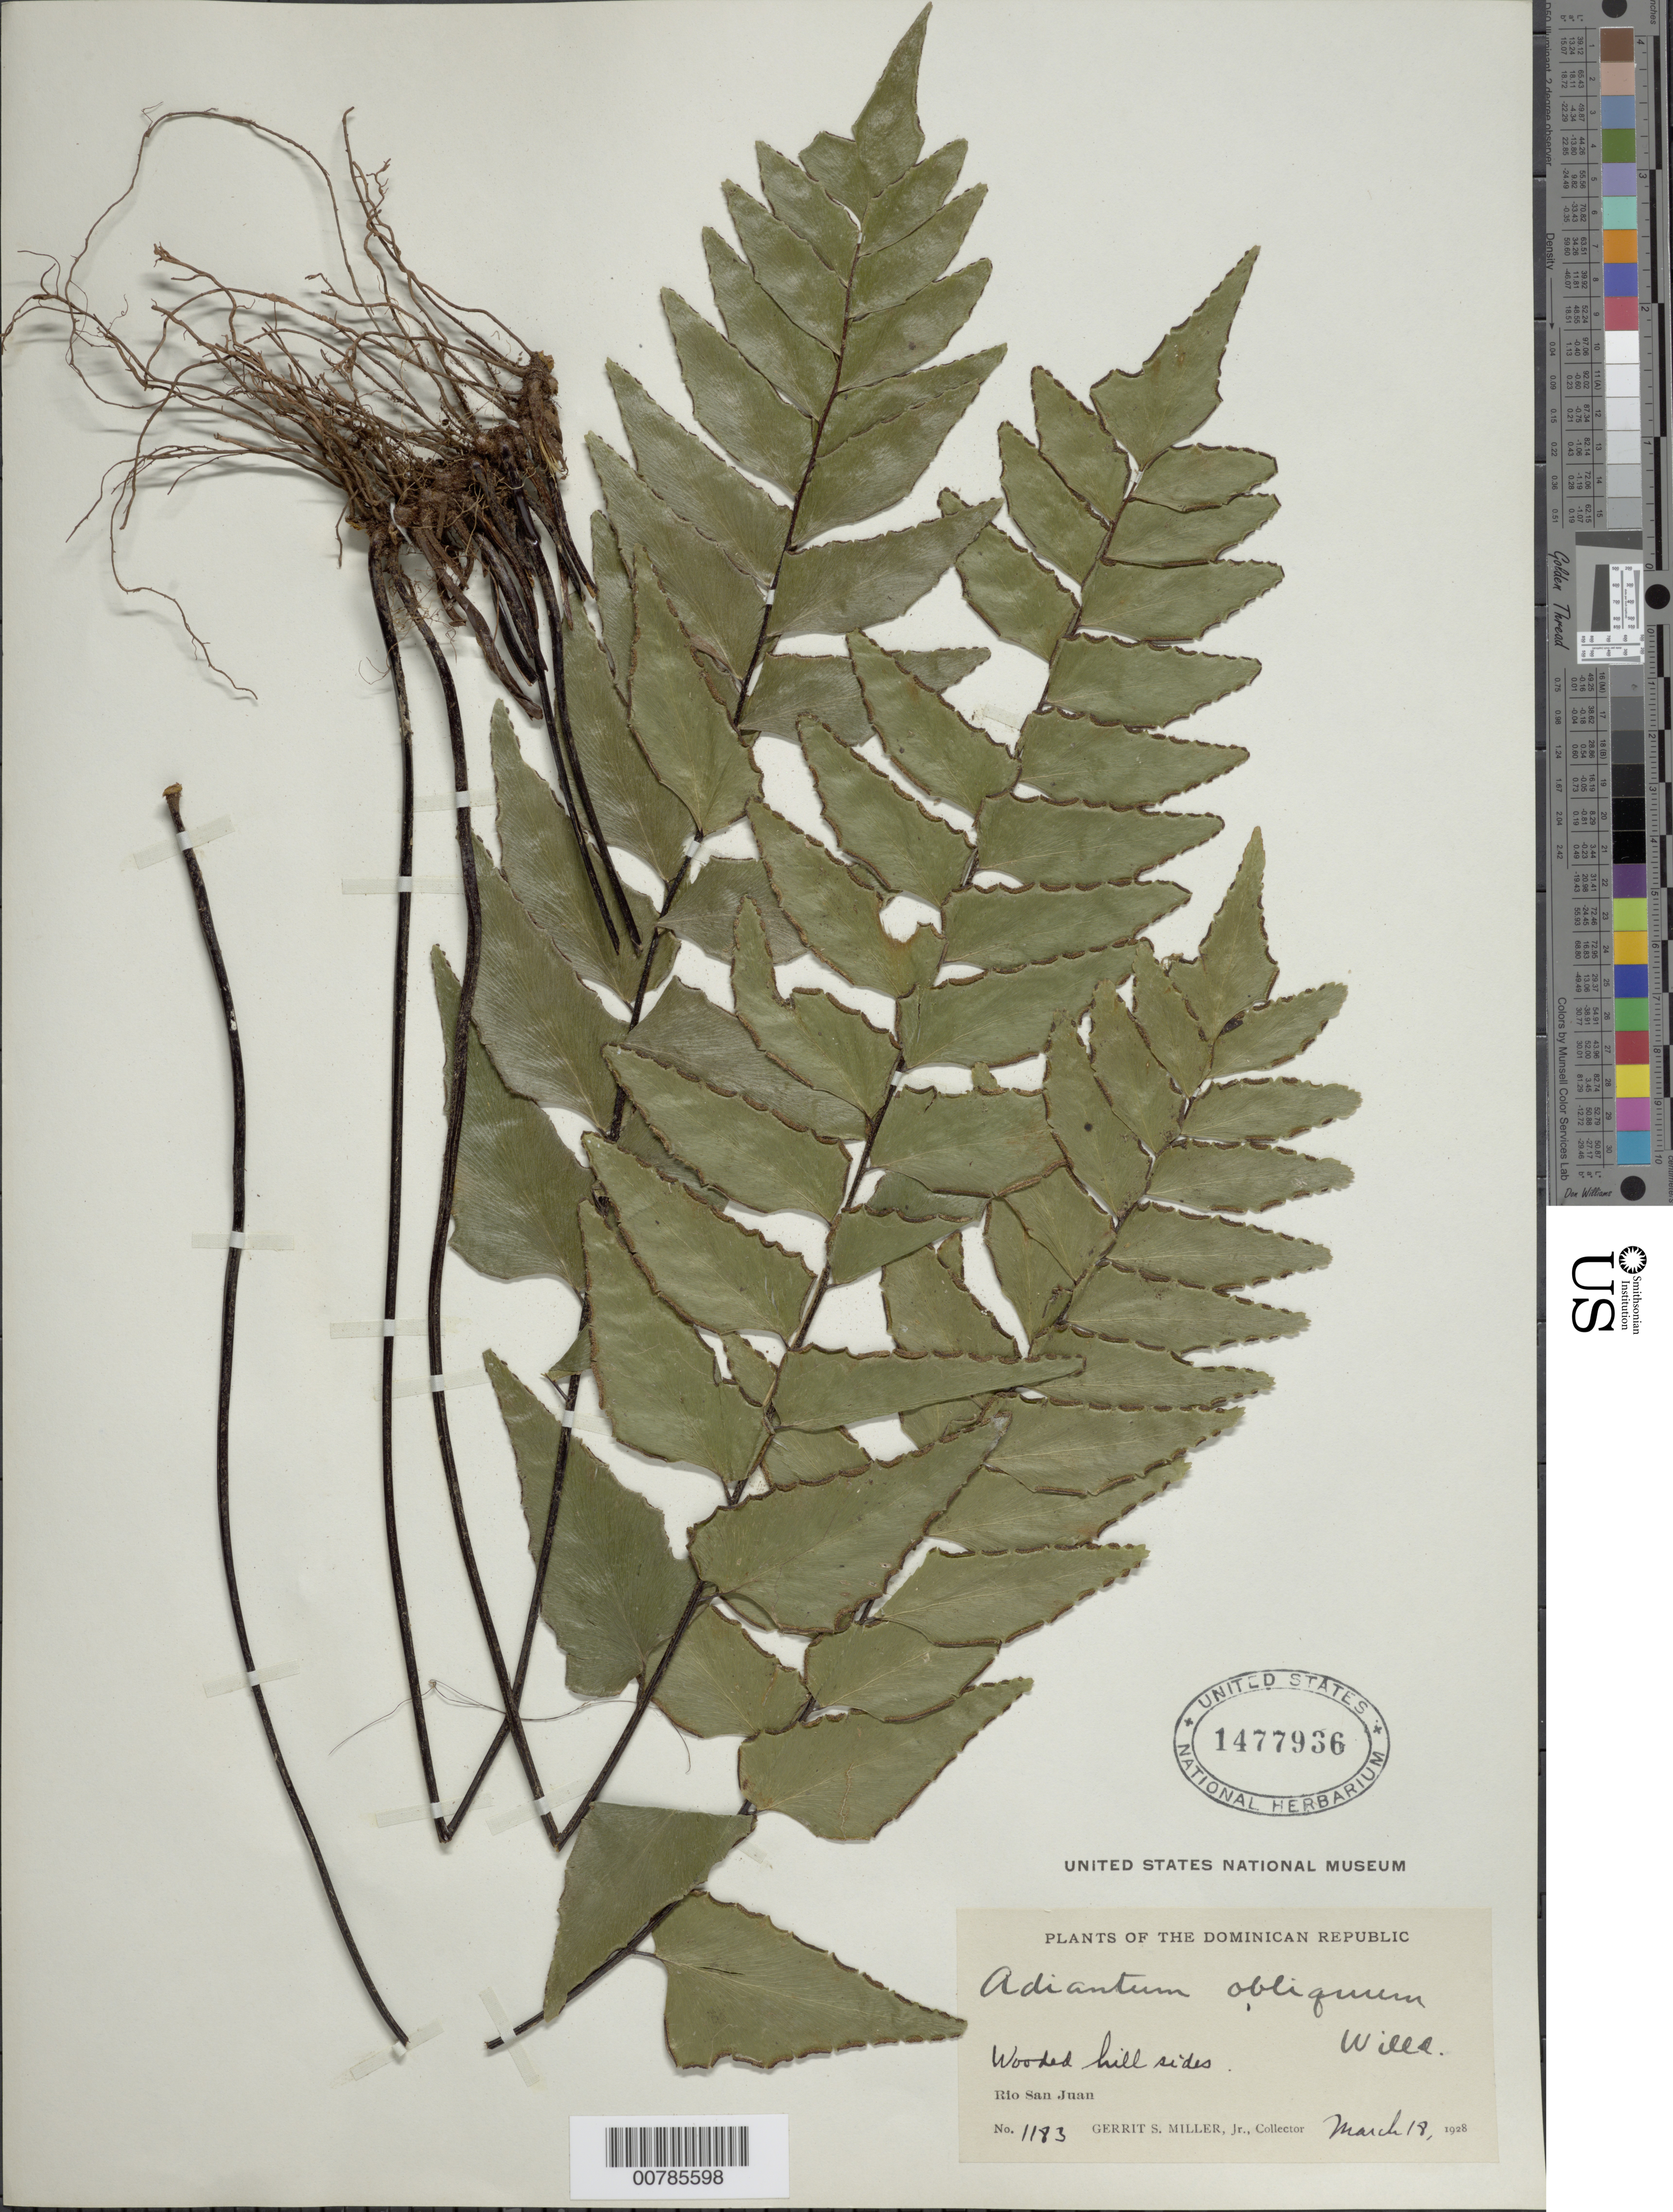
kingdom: Plantae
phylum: Tracheophyta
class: Polypodiopsida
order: Polypodiales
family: Pteridaceae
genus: Adiantum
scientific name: Adiantum obliquum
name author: Willd.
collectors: G. S. Miller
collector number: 1183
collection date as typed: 18 Mar 1928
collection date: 1928-03-18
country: Dominican Republic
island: Hispaniola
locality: Río San Juan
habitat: Wooded hillsides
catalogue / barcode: US 1477936